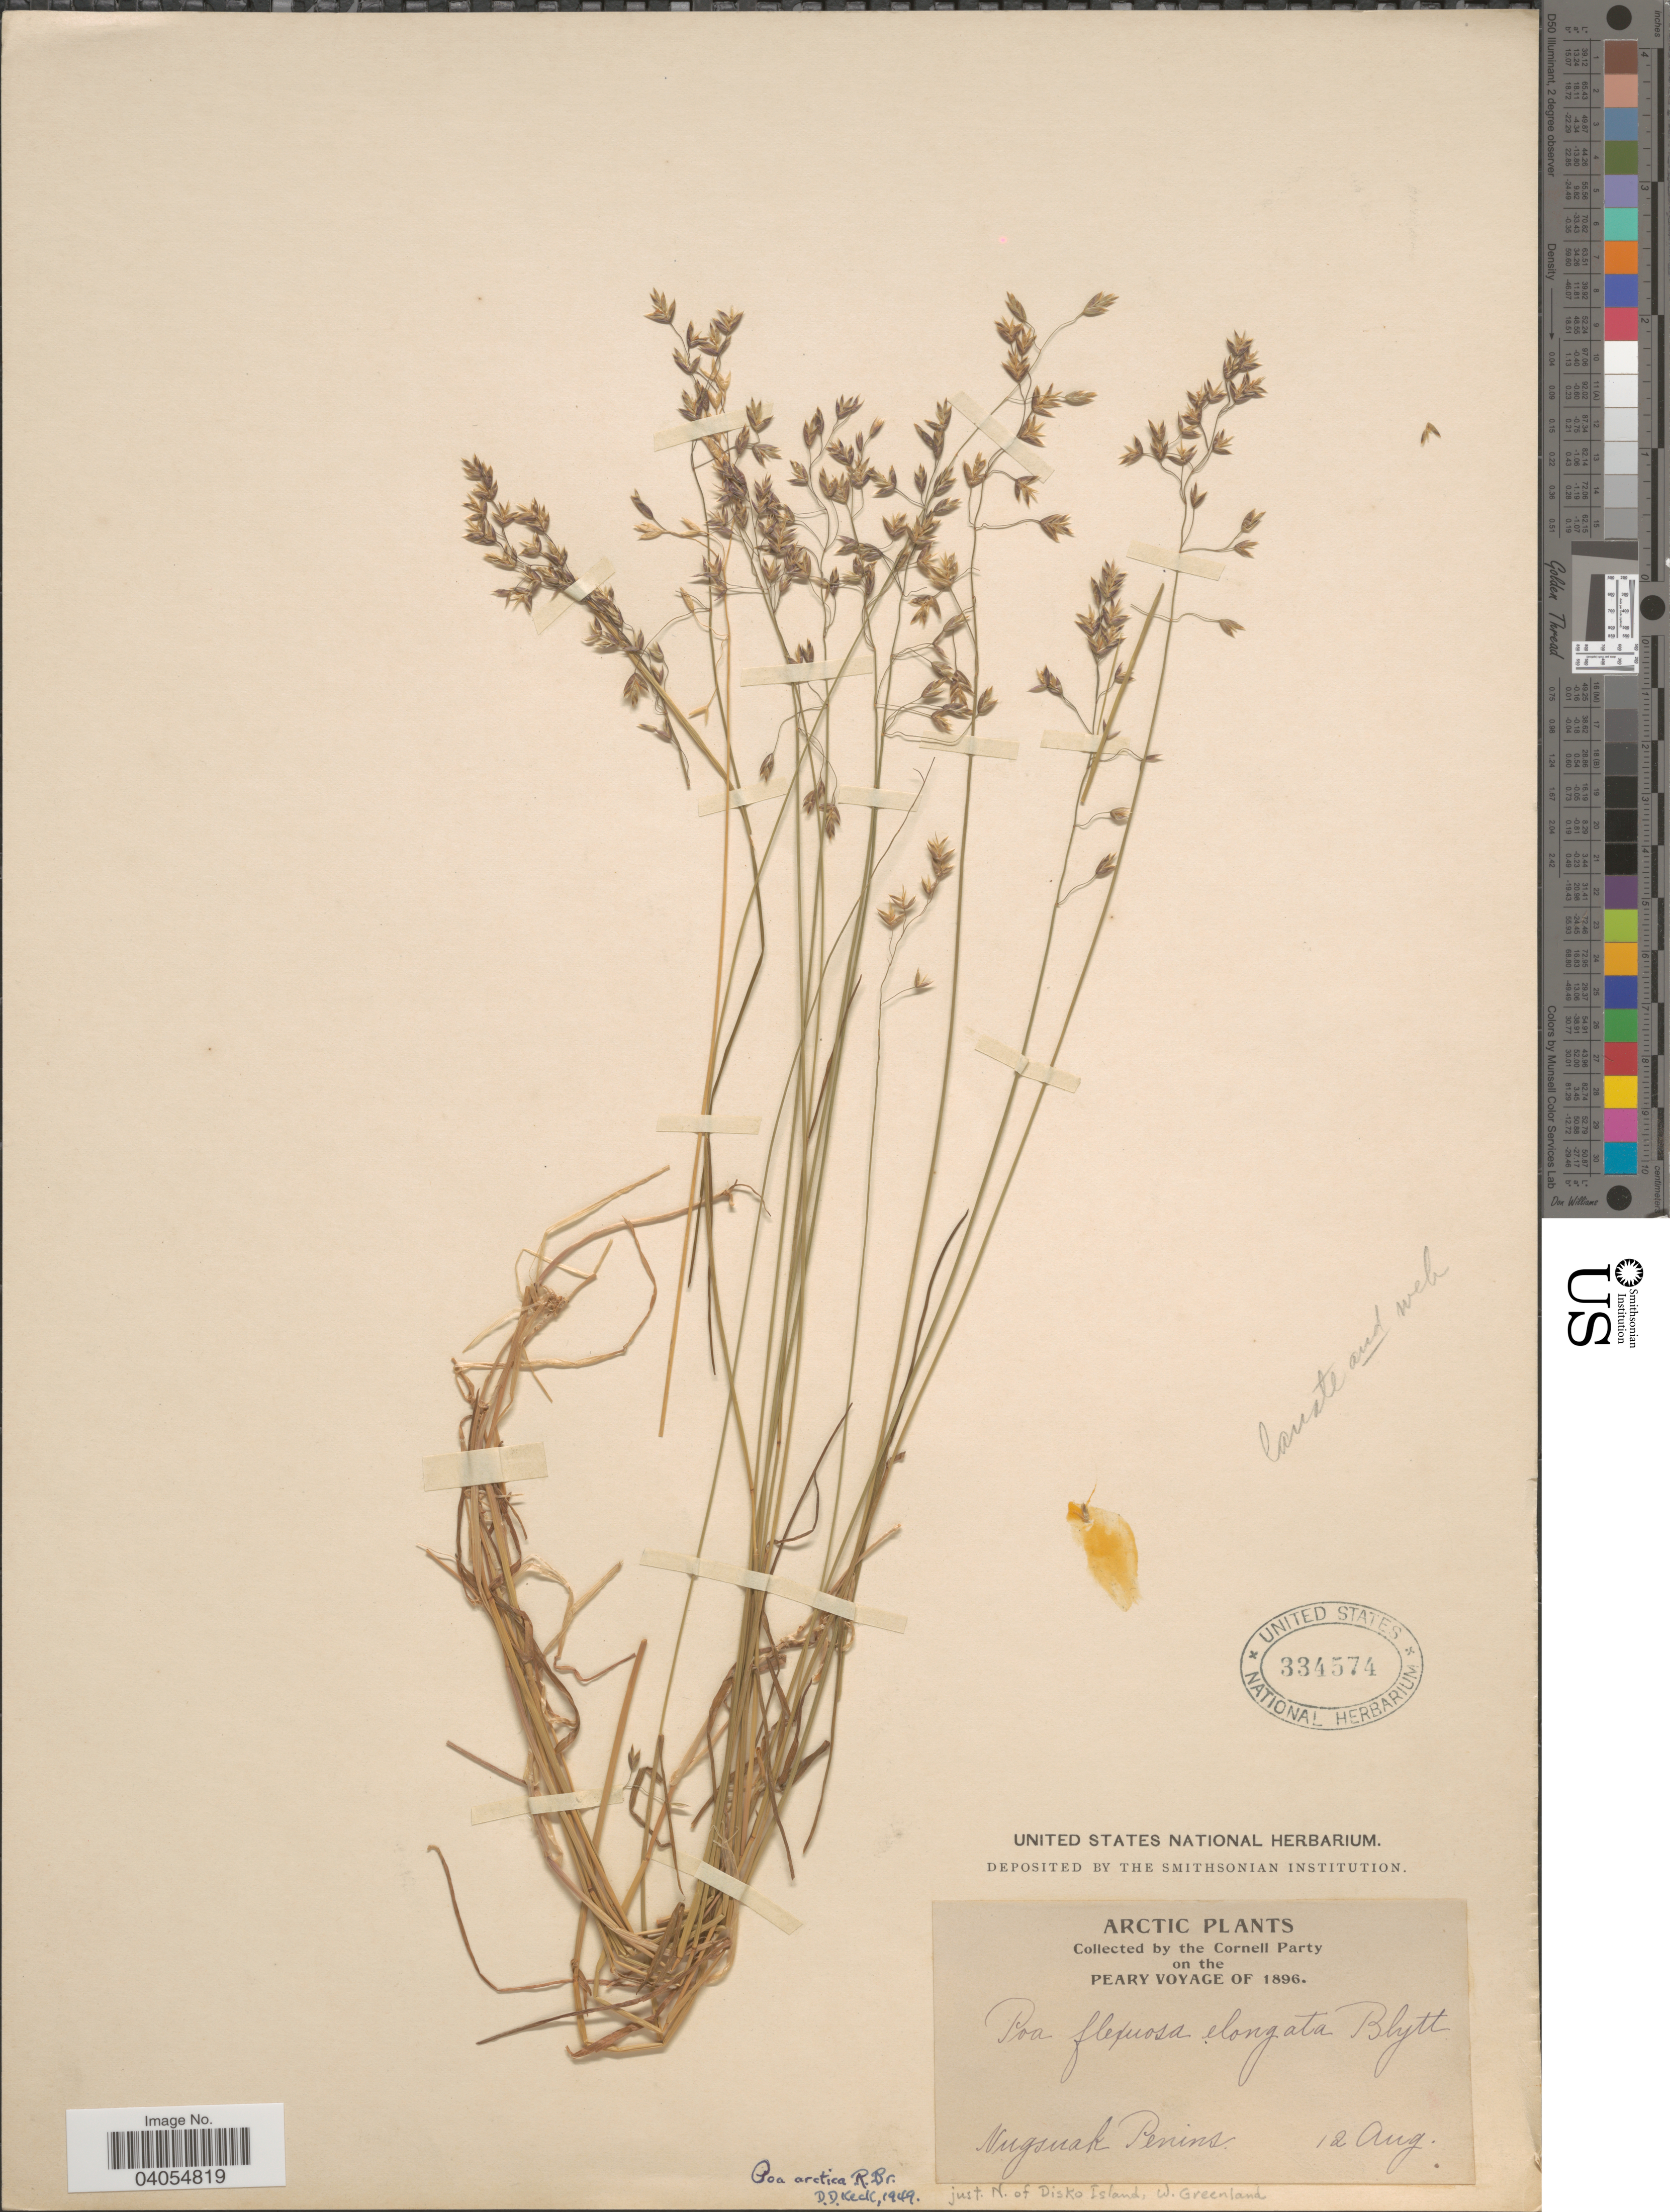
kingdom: Plantae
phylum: Tracheophyta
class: Liliopsida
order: Poales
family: Poaceae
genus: Poa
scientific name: Poa arctica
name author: R. Br.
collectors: Cornell Party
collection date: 1896-08-12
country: Greenland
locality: Arctic. Nugsuak Penins. Just N. of Disko Island, W. Greenland.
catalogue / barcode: US 334574